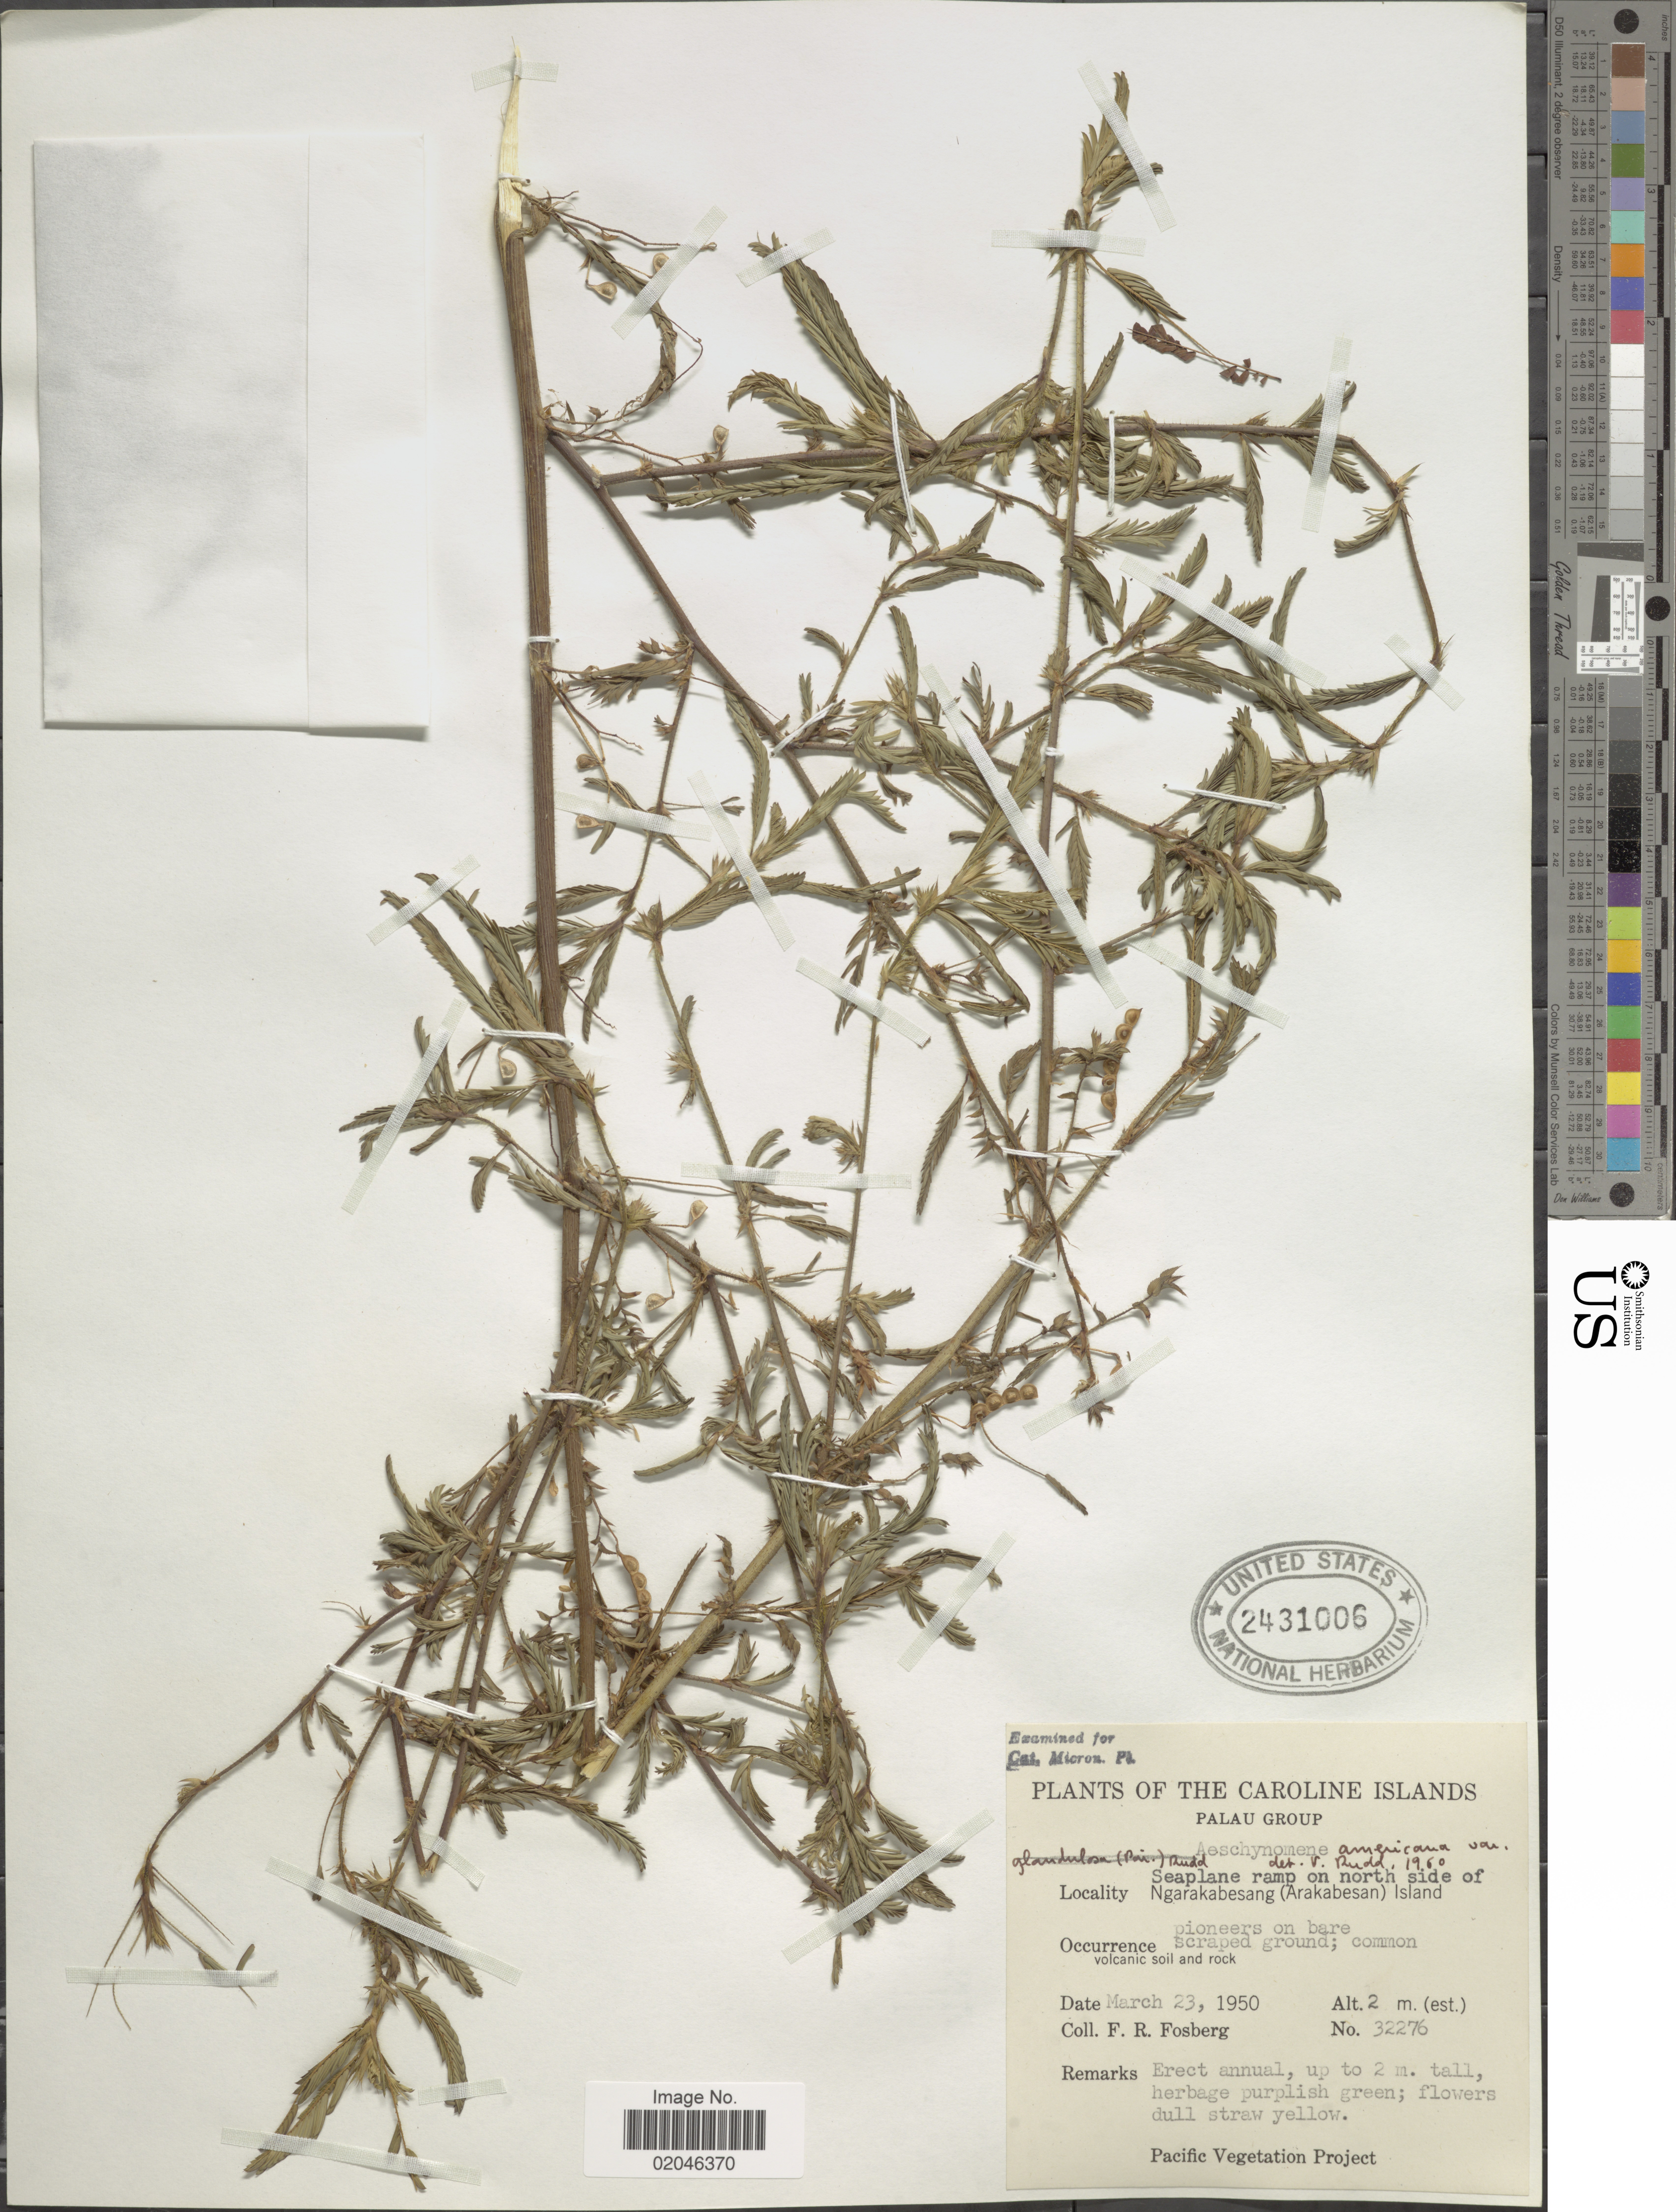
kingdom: Plantae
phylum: Tracheophyta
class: Magnoliopsida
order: Fabales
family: Fabaceae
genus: Aeschynomene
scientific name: Aeschynomene americana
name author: L.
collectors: F. R. Fosberg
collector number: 32276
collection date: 1950-03-23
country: Palau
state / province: Koror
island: Ngerekebesang [Arakabesan]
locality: Caroline Islands. Palau Group. Seaplane ramp on north side of Ngarakabesang (Arakabesan) Island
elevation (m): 2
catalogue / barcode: US 2431006